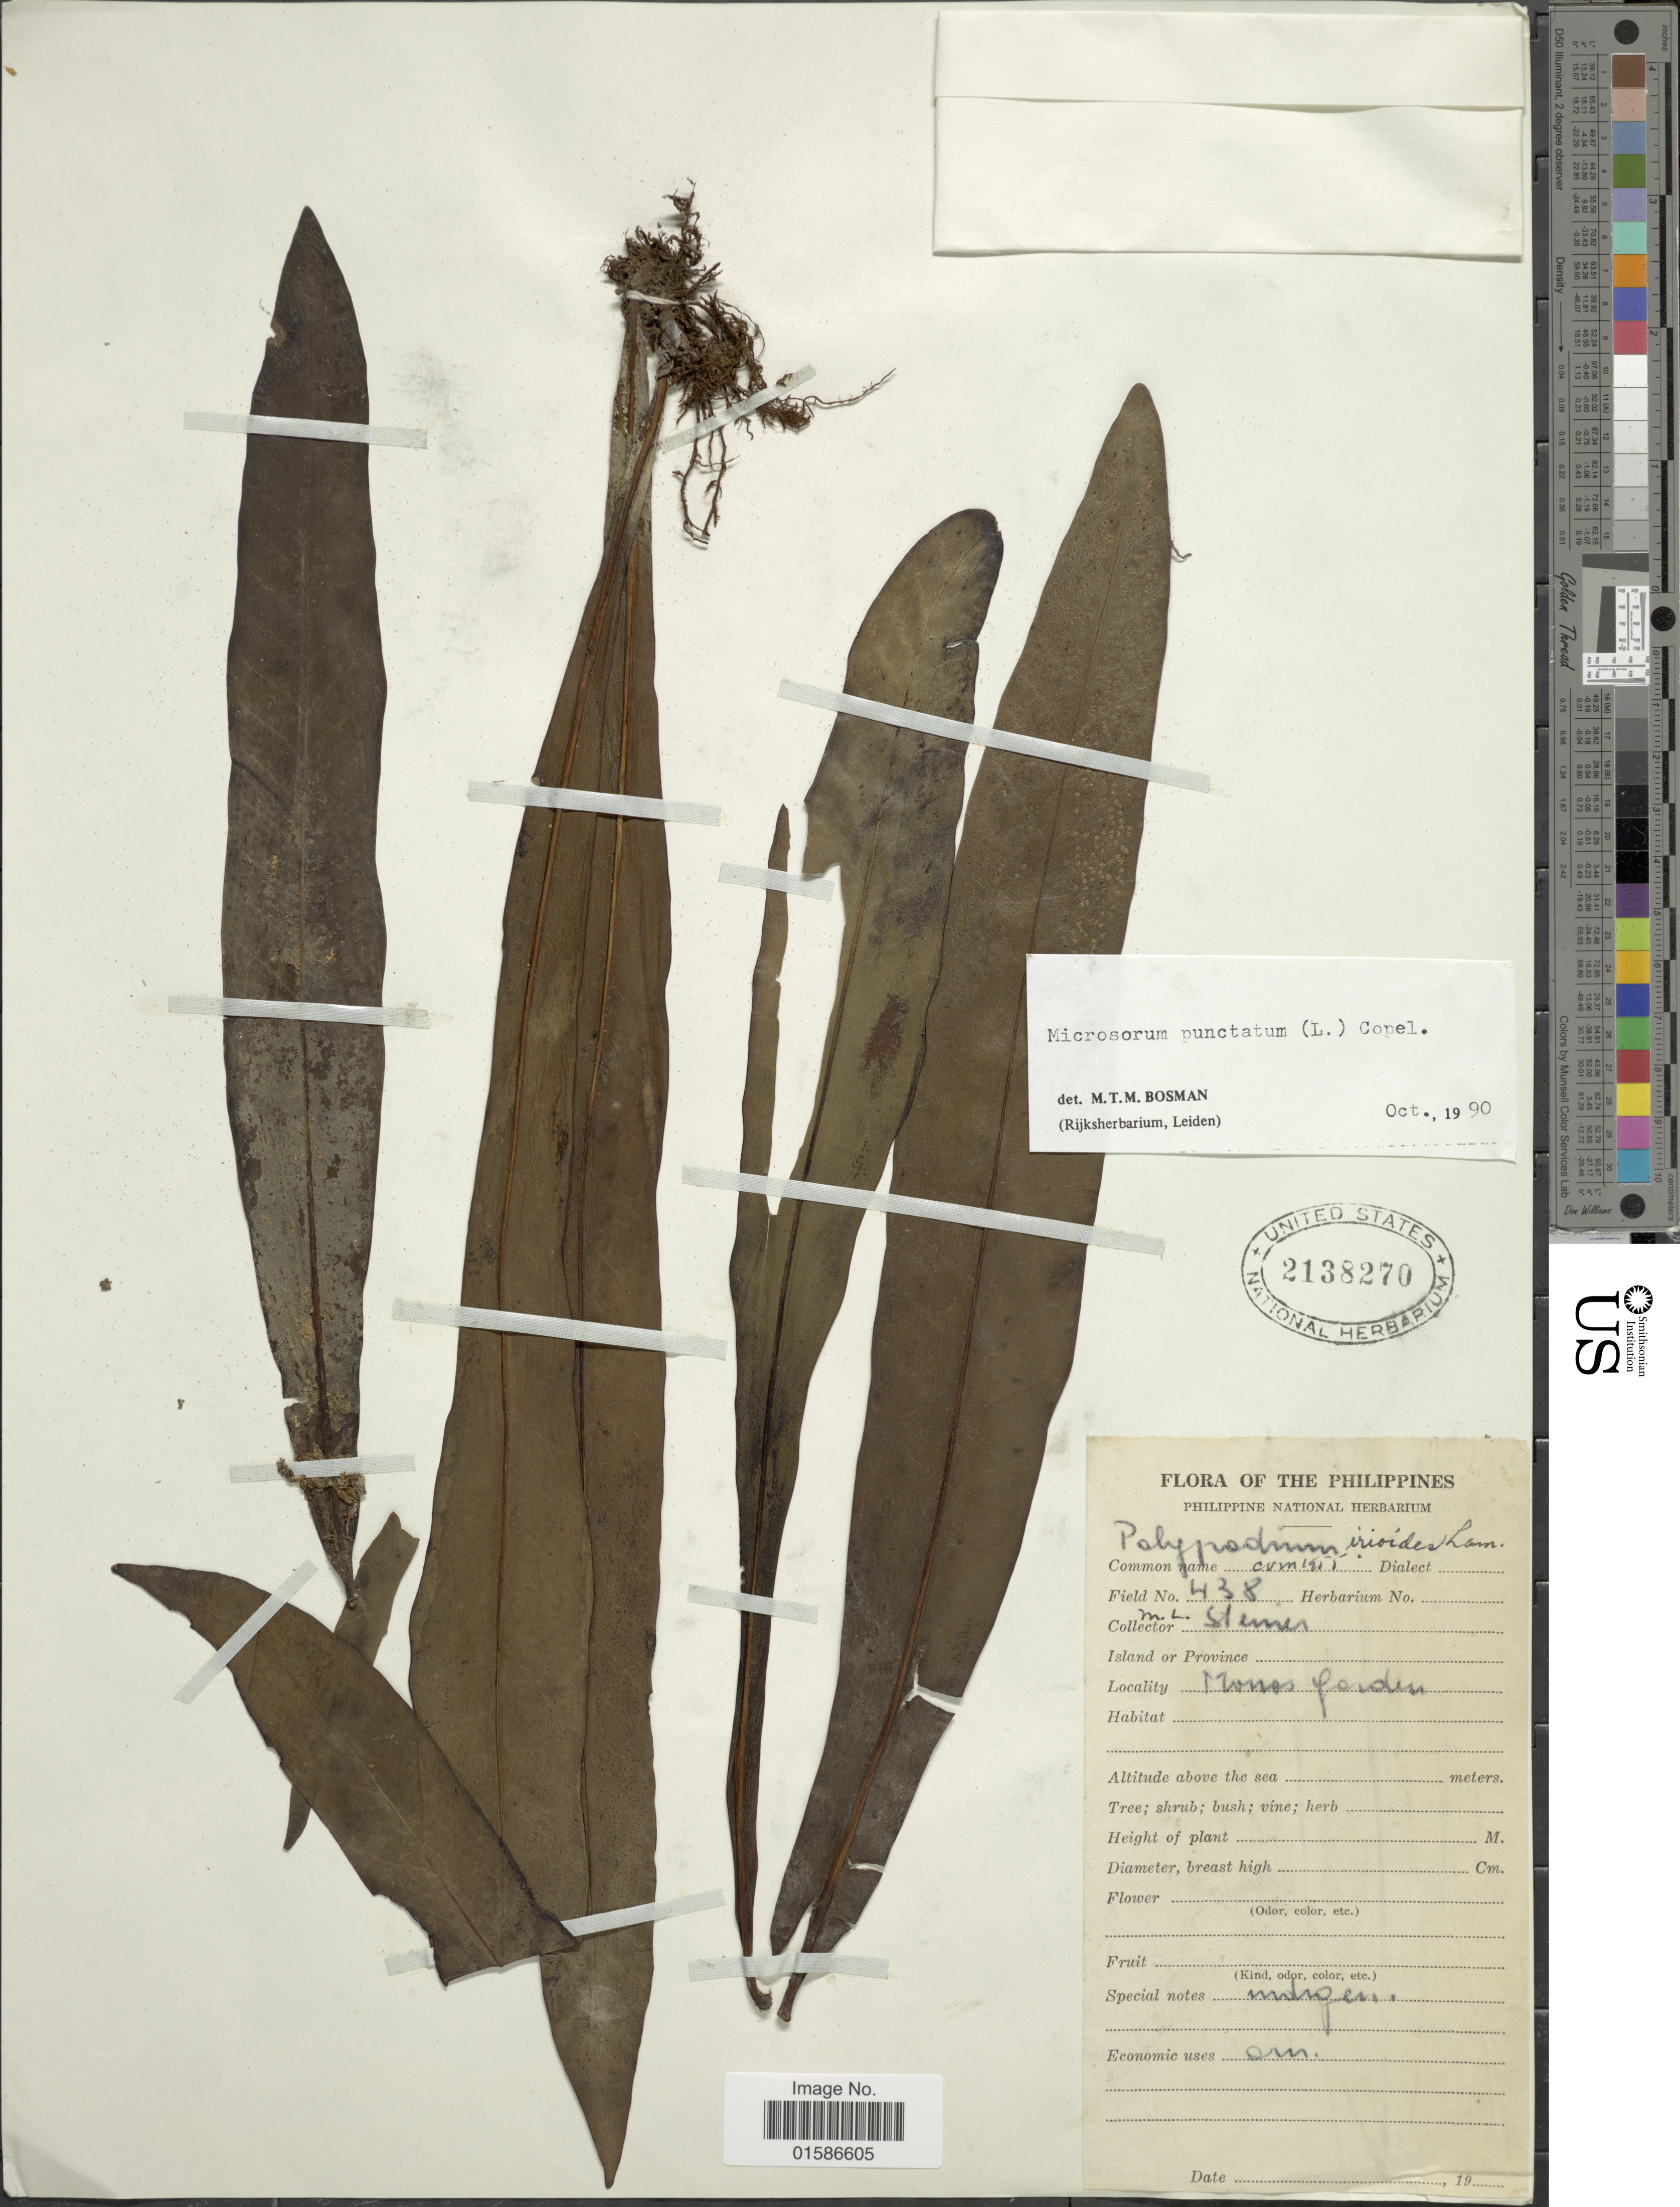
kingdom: Plantae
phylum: Tracheophyta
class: Polypodiopsida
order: Polypodiales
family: Polypodiaceae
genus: Microsorum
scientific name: Microsorum punctatum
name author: (L.) Copel.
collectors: M. Steiner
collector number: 438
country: Philippines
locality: Monos garden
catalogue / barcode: US 2138270